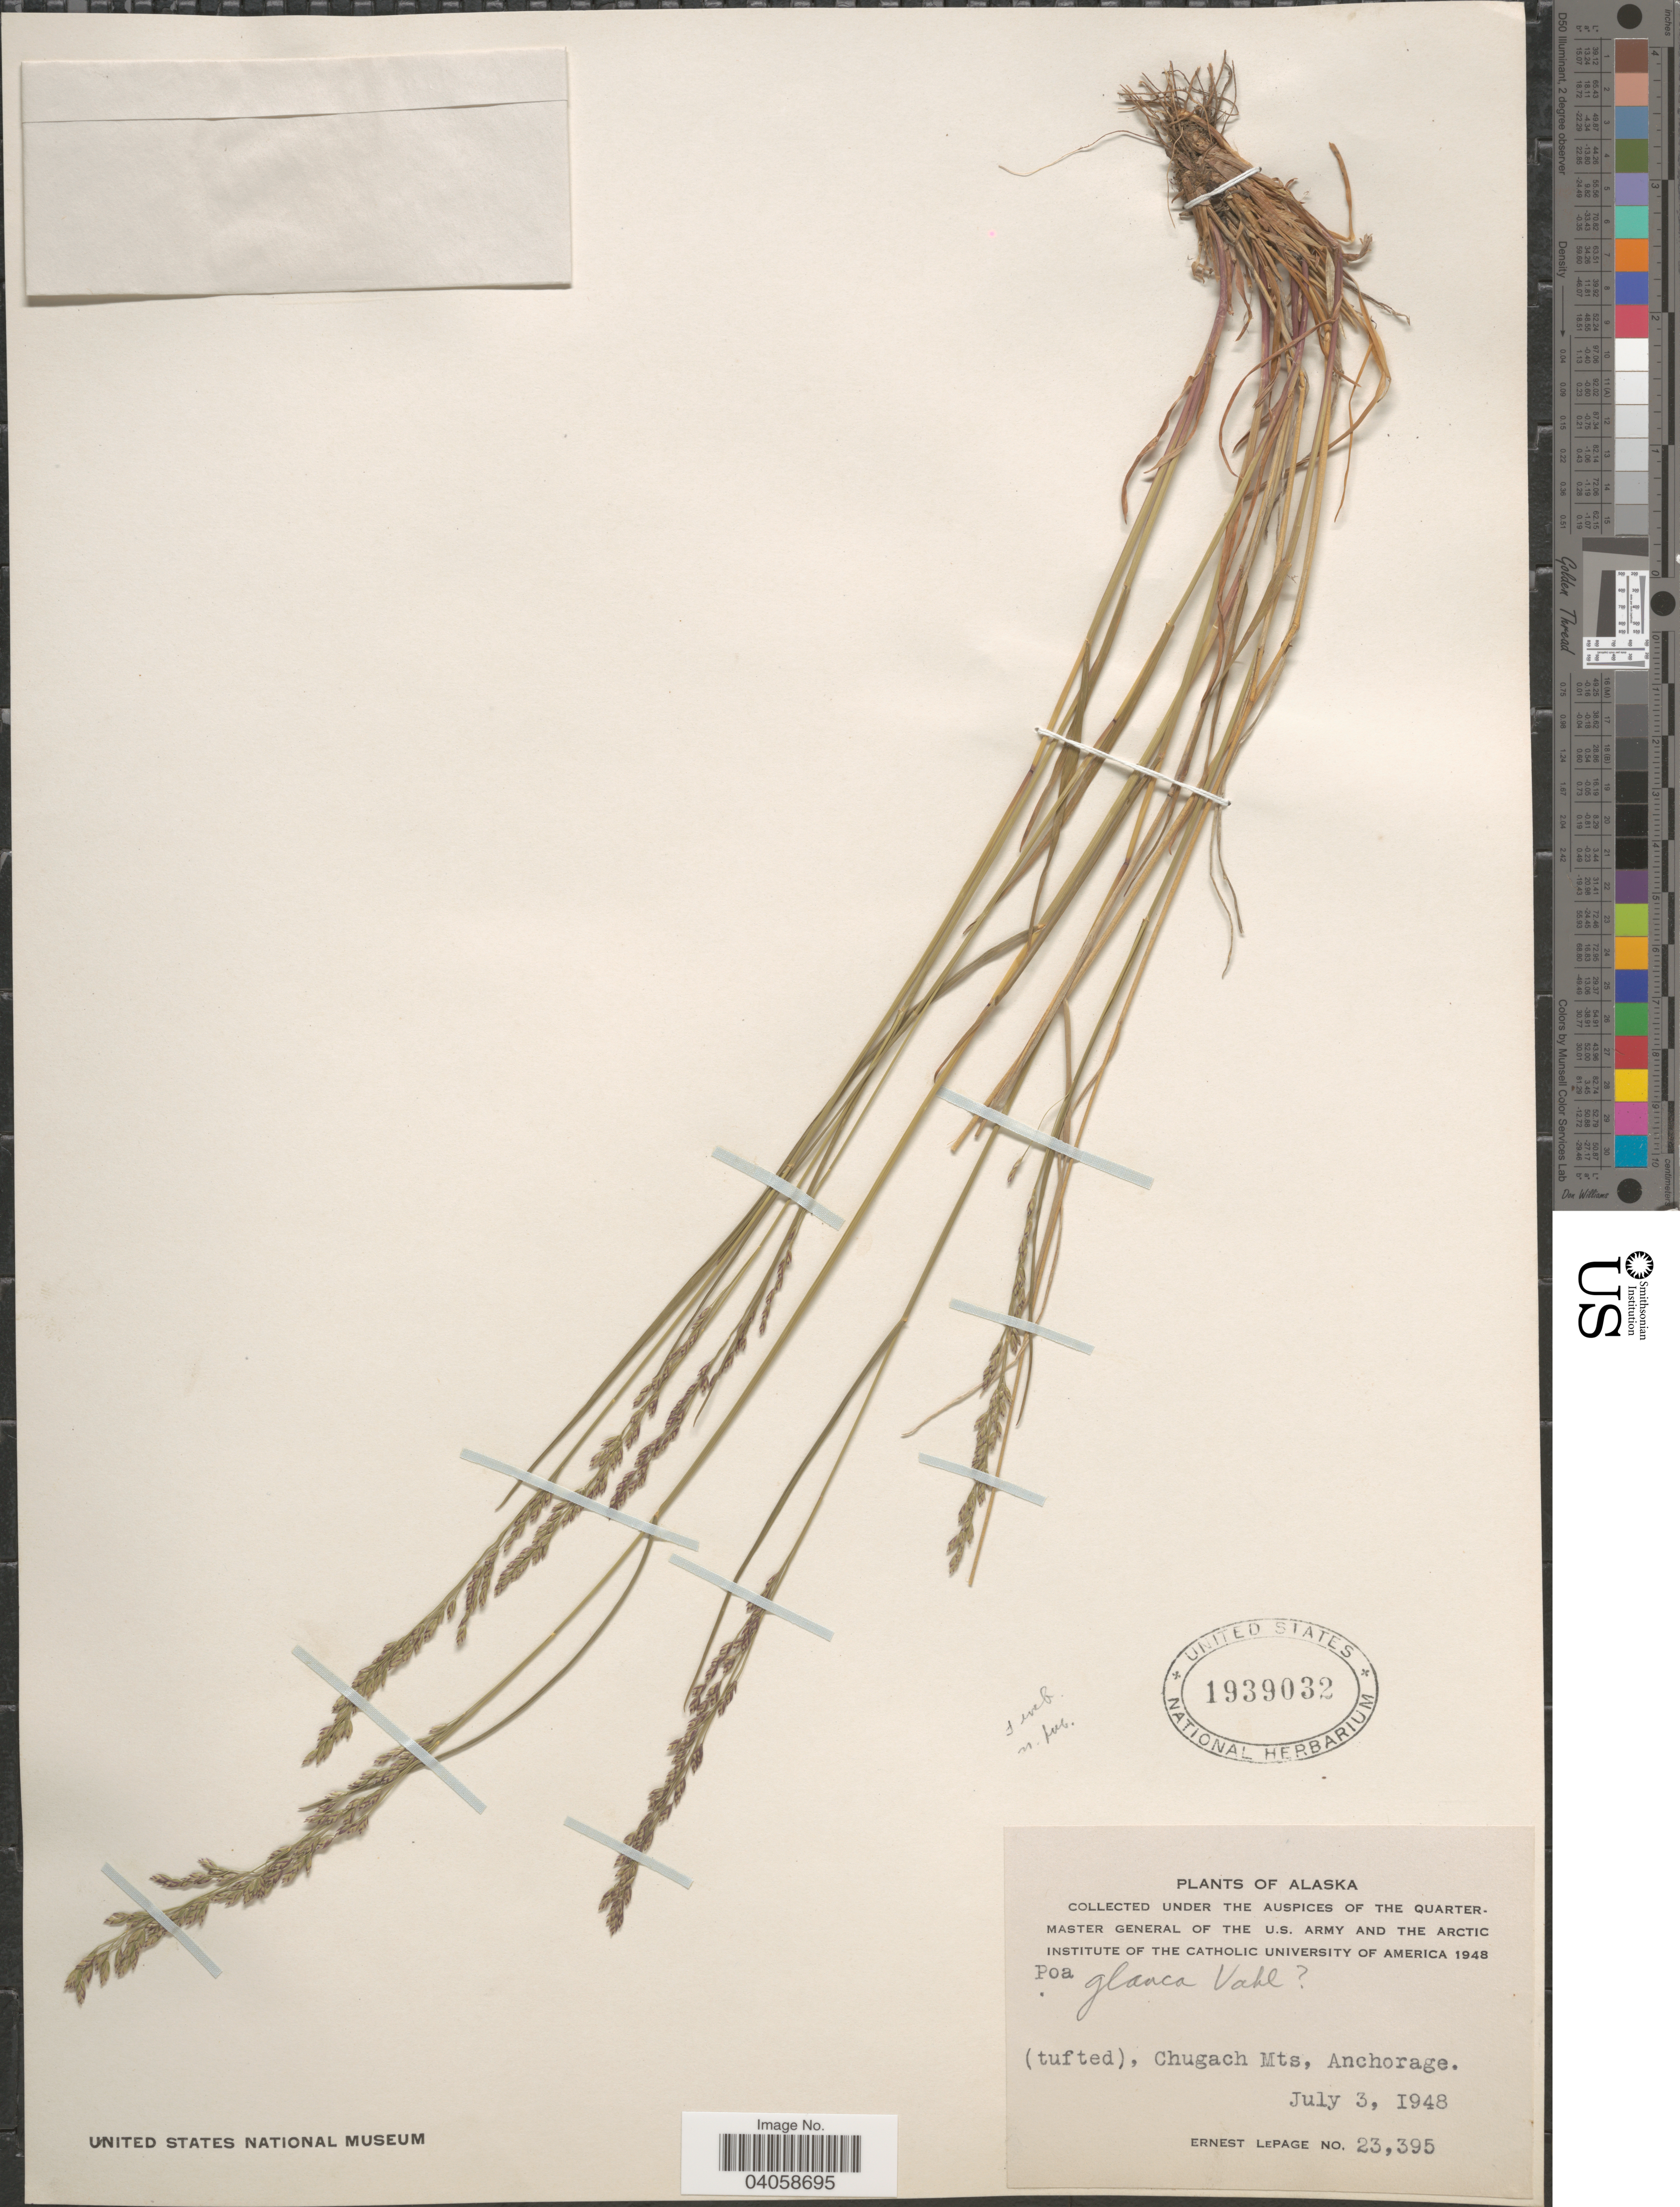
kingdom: Plantae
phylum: Tracheophyta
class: Liliopsida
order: Poales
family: Poaceae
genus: Poa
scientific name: Poa glauca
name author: Vahl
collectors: E. Lepage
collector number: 23395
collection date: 1948-07-03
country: United States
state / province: Alaska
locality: Chugach Mts, Anchorage.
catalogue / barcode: US 1939032